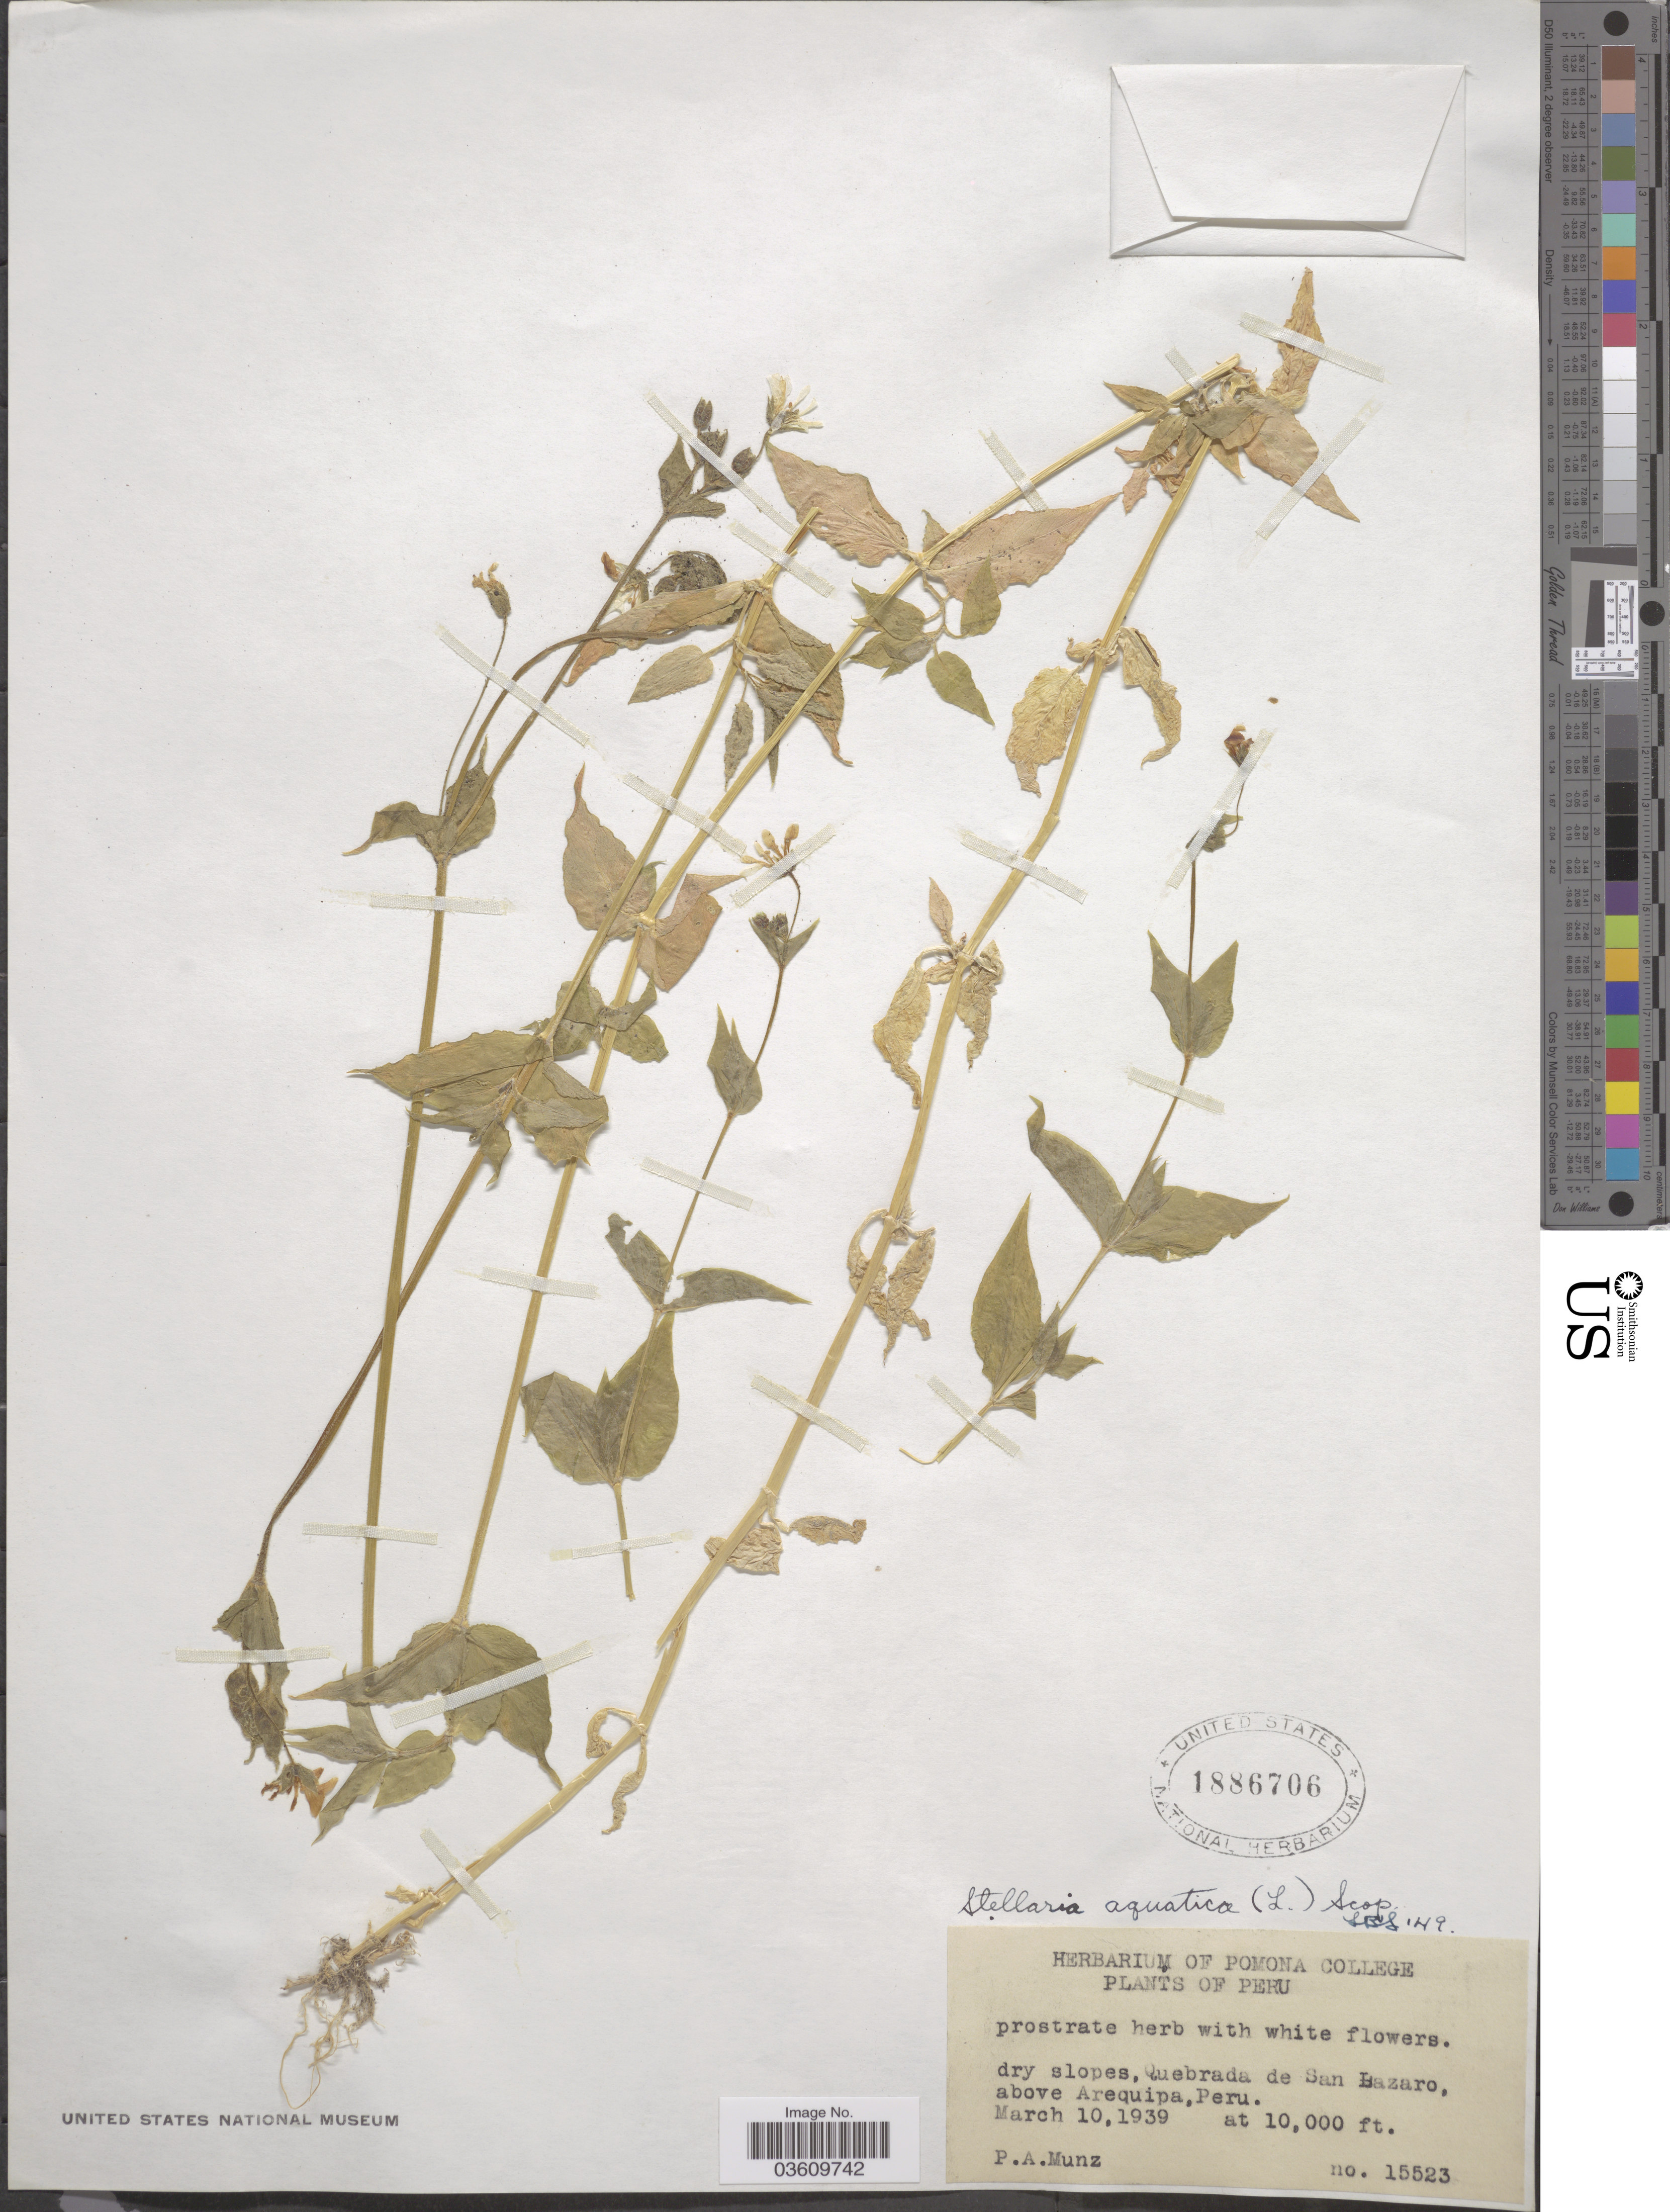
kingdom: Plantae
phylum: Tracheophyta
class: Magnoliopsida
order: Caryophyllales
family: Caryophyllaceae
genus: Stellaria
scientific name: Stellaria aquatica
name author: L.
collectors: P. A. Munz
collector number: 15523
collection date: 1939-03-10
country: Peru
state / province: Arequipa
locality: Quebrada de San Lazaro, above Arequipa.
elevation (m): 3048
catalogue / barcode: US 1886706